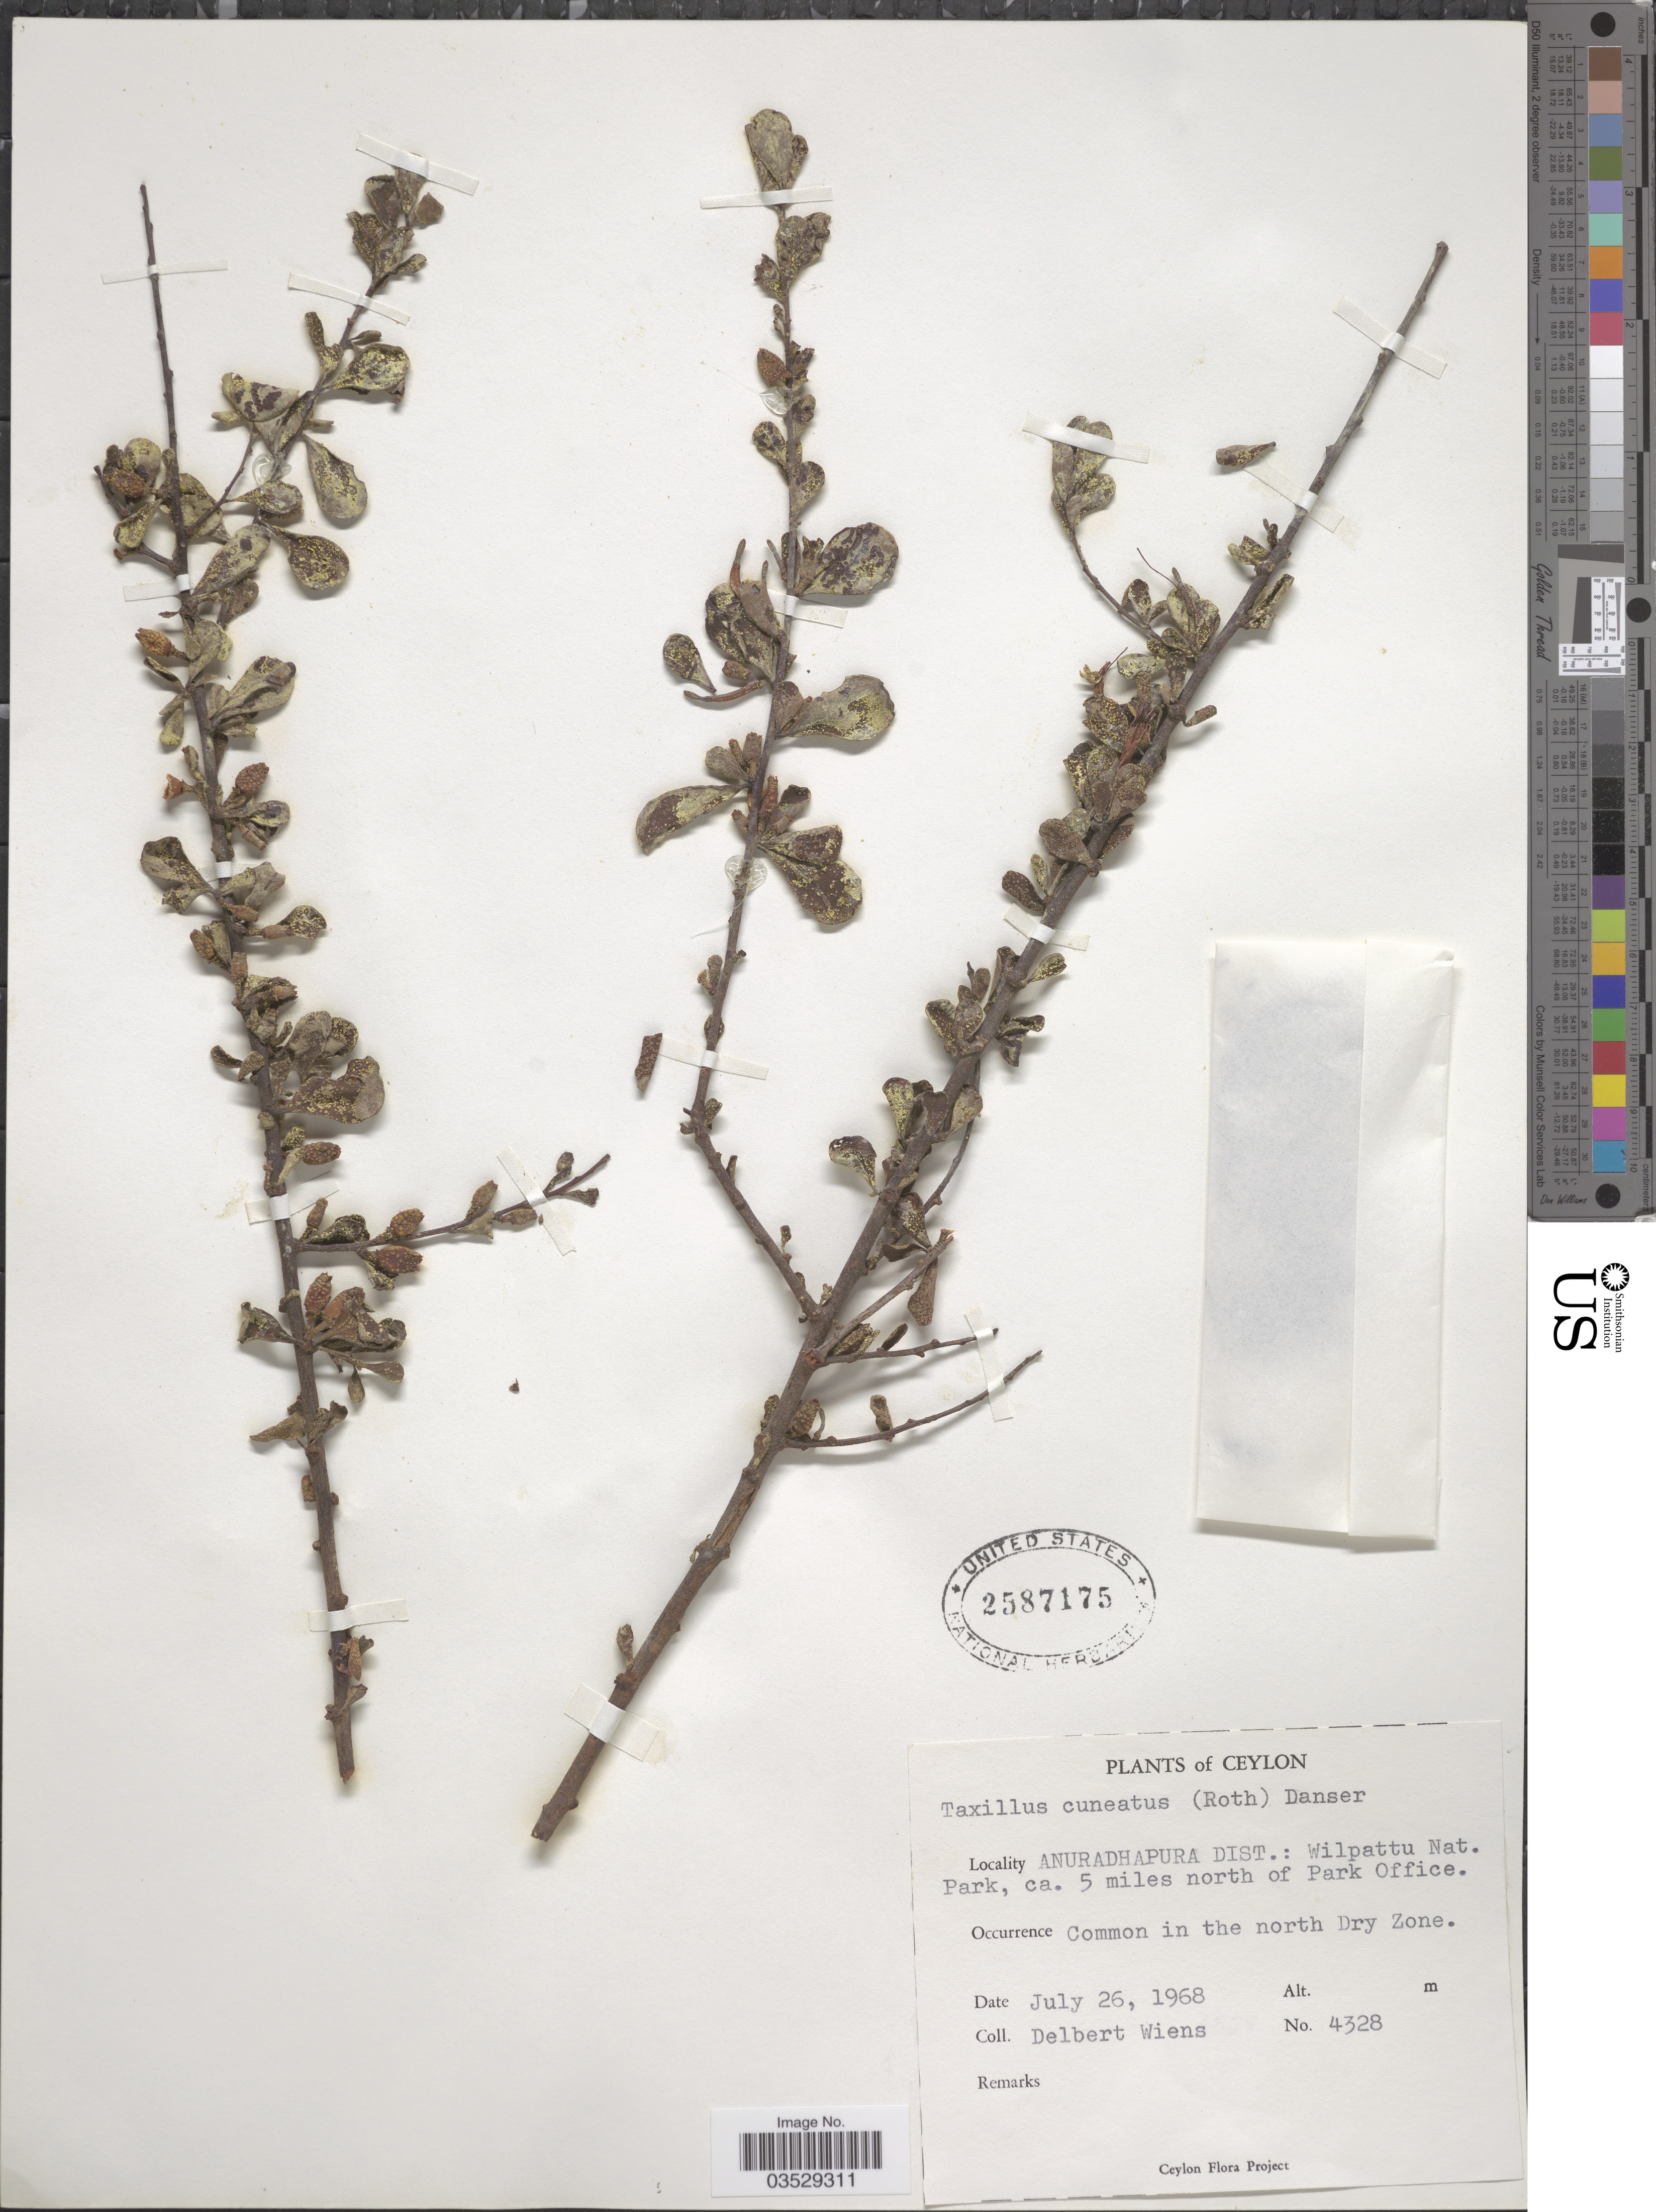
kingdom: Plantae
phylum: Tracheophyta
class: Magnoliopsida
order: Santalales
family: Loranthaceae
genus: Taxillus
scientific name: Taxillus cuneatus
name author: Danser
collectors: D. Wiens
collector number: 4328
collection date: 1968-07-26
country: Sri Lanka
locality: Ceylon. Anuradhapura Dist.: Wilpattu Nat. Park, ca. 5 miles north of Park Office. Common in the north Dry Zone.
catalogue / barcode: US 2587175